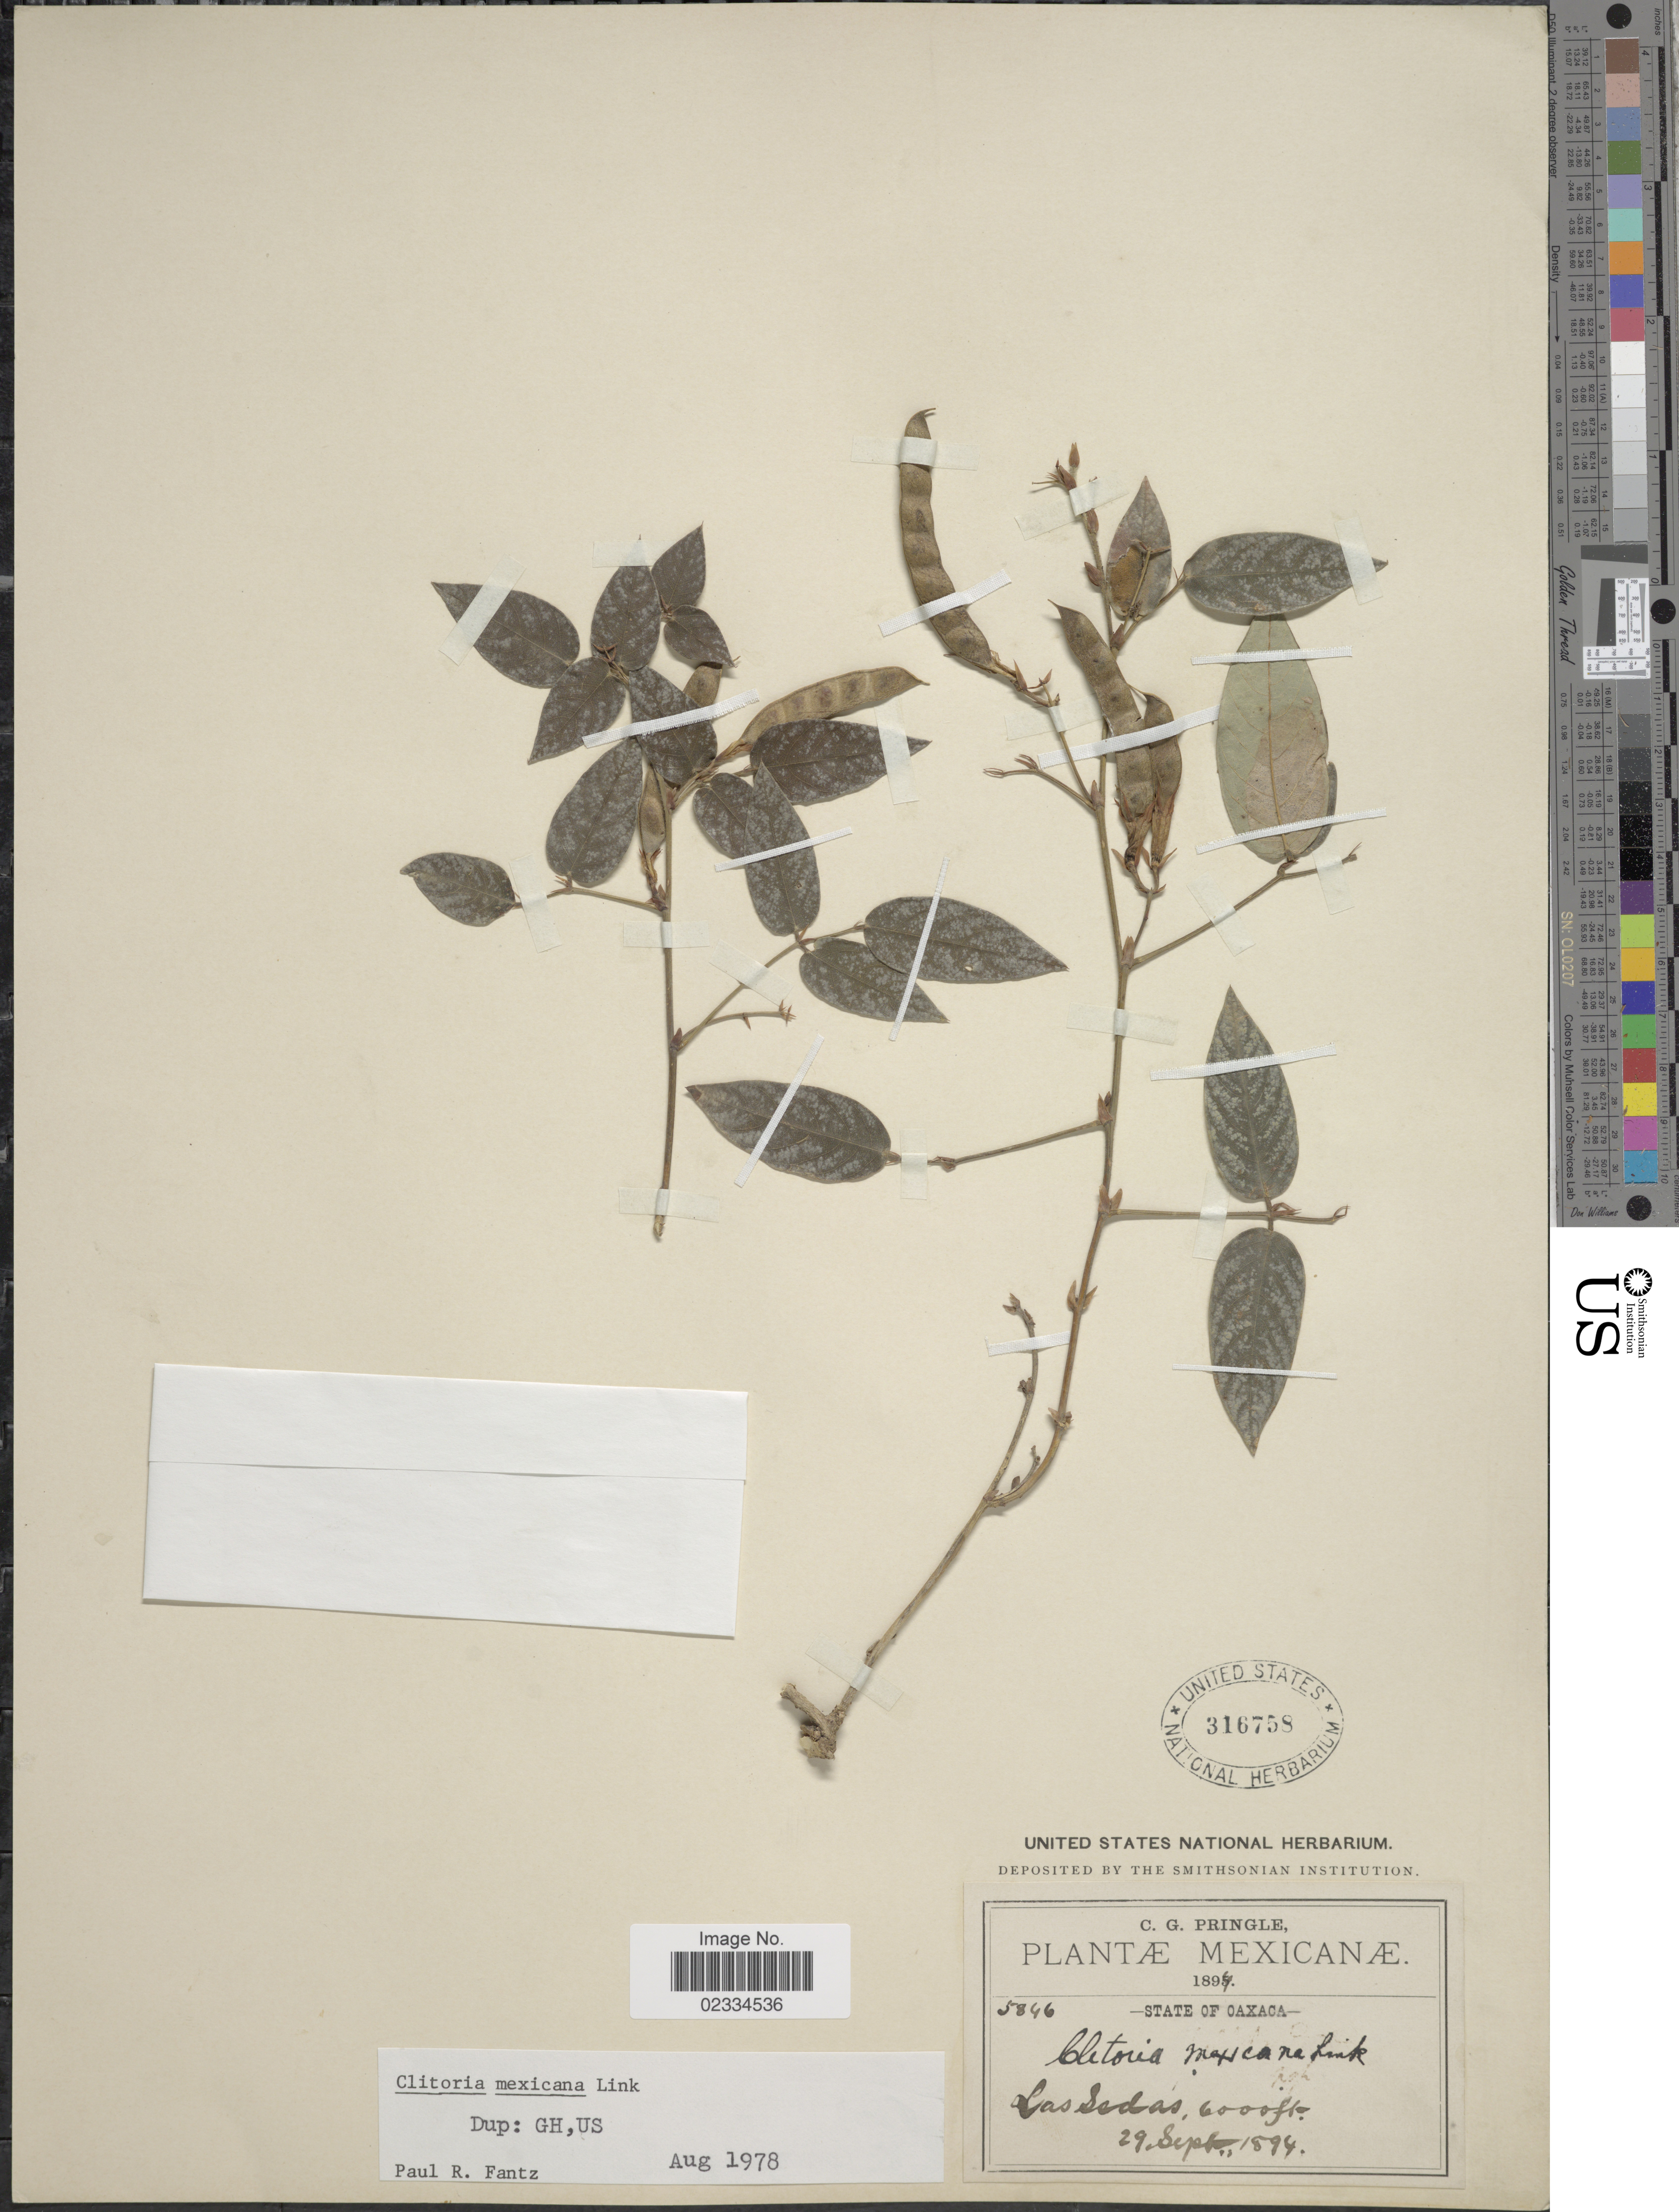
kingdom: Plantae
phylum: Tracheophyta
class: Magnoliopsida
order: Fabales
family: Fabaceae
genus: Clitoria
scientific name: Clitoria mexicana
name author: Link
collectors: C. G. Pringle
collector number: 5846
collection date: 1894-09-29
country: Mexico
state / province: Oaxaca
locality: Las Sedas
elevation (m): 1829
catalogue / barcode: US 316758